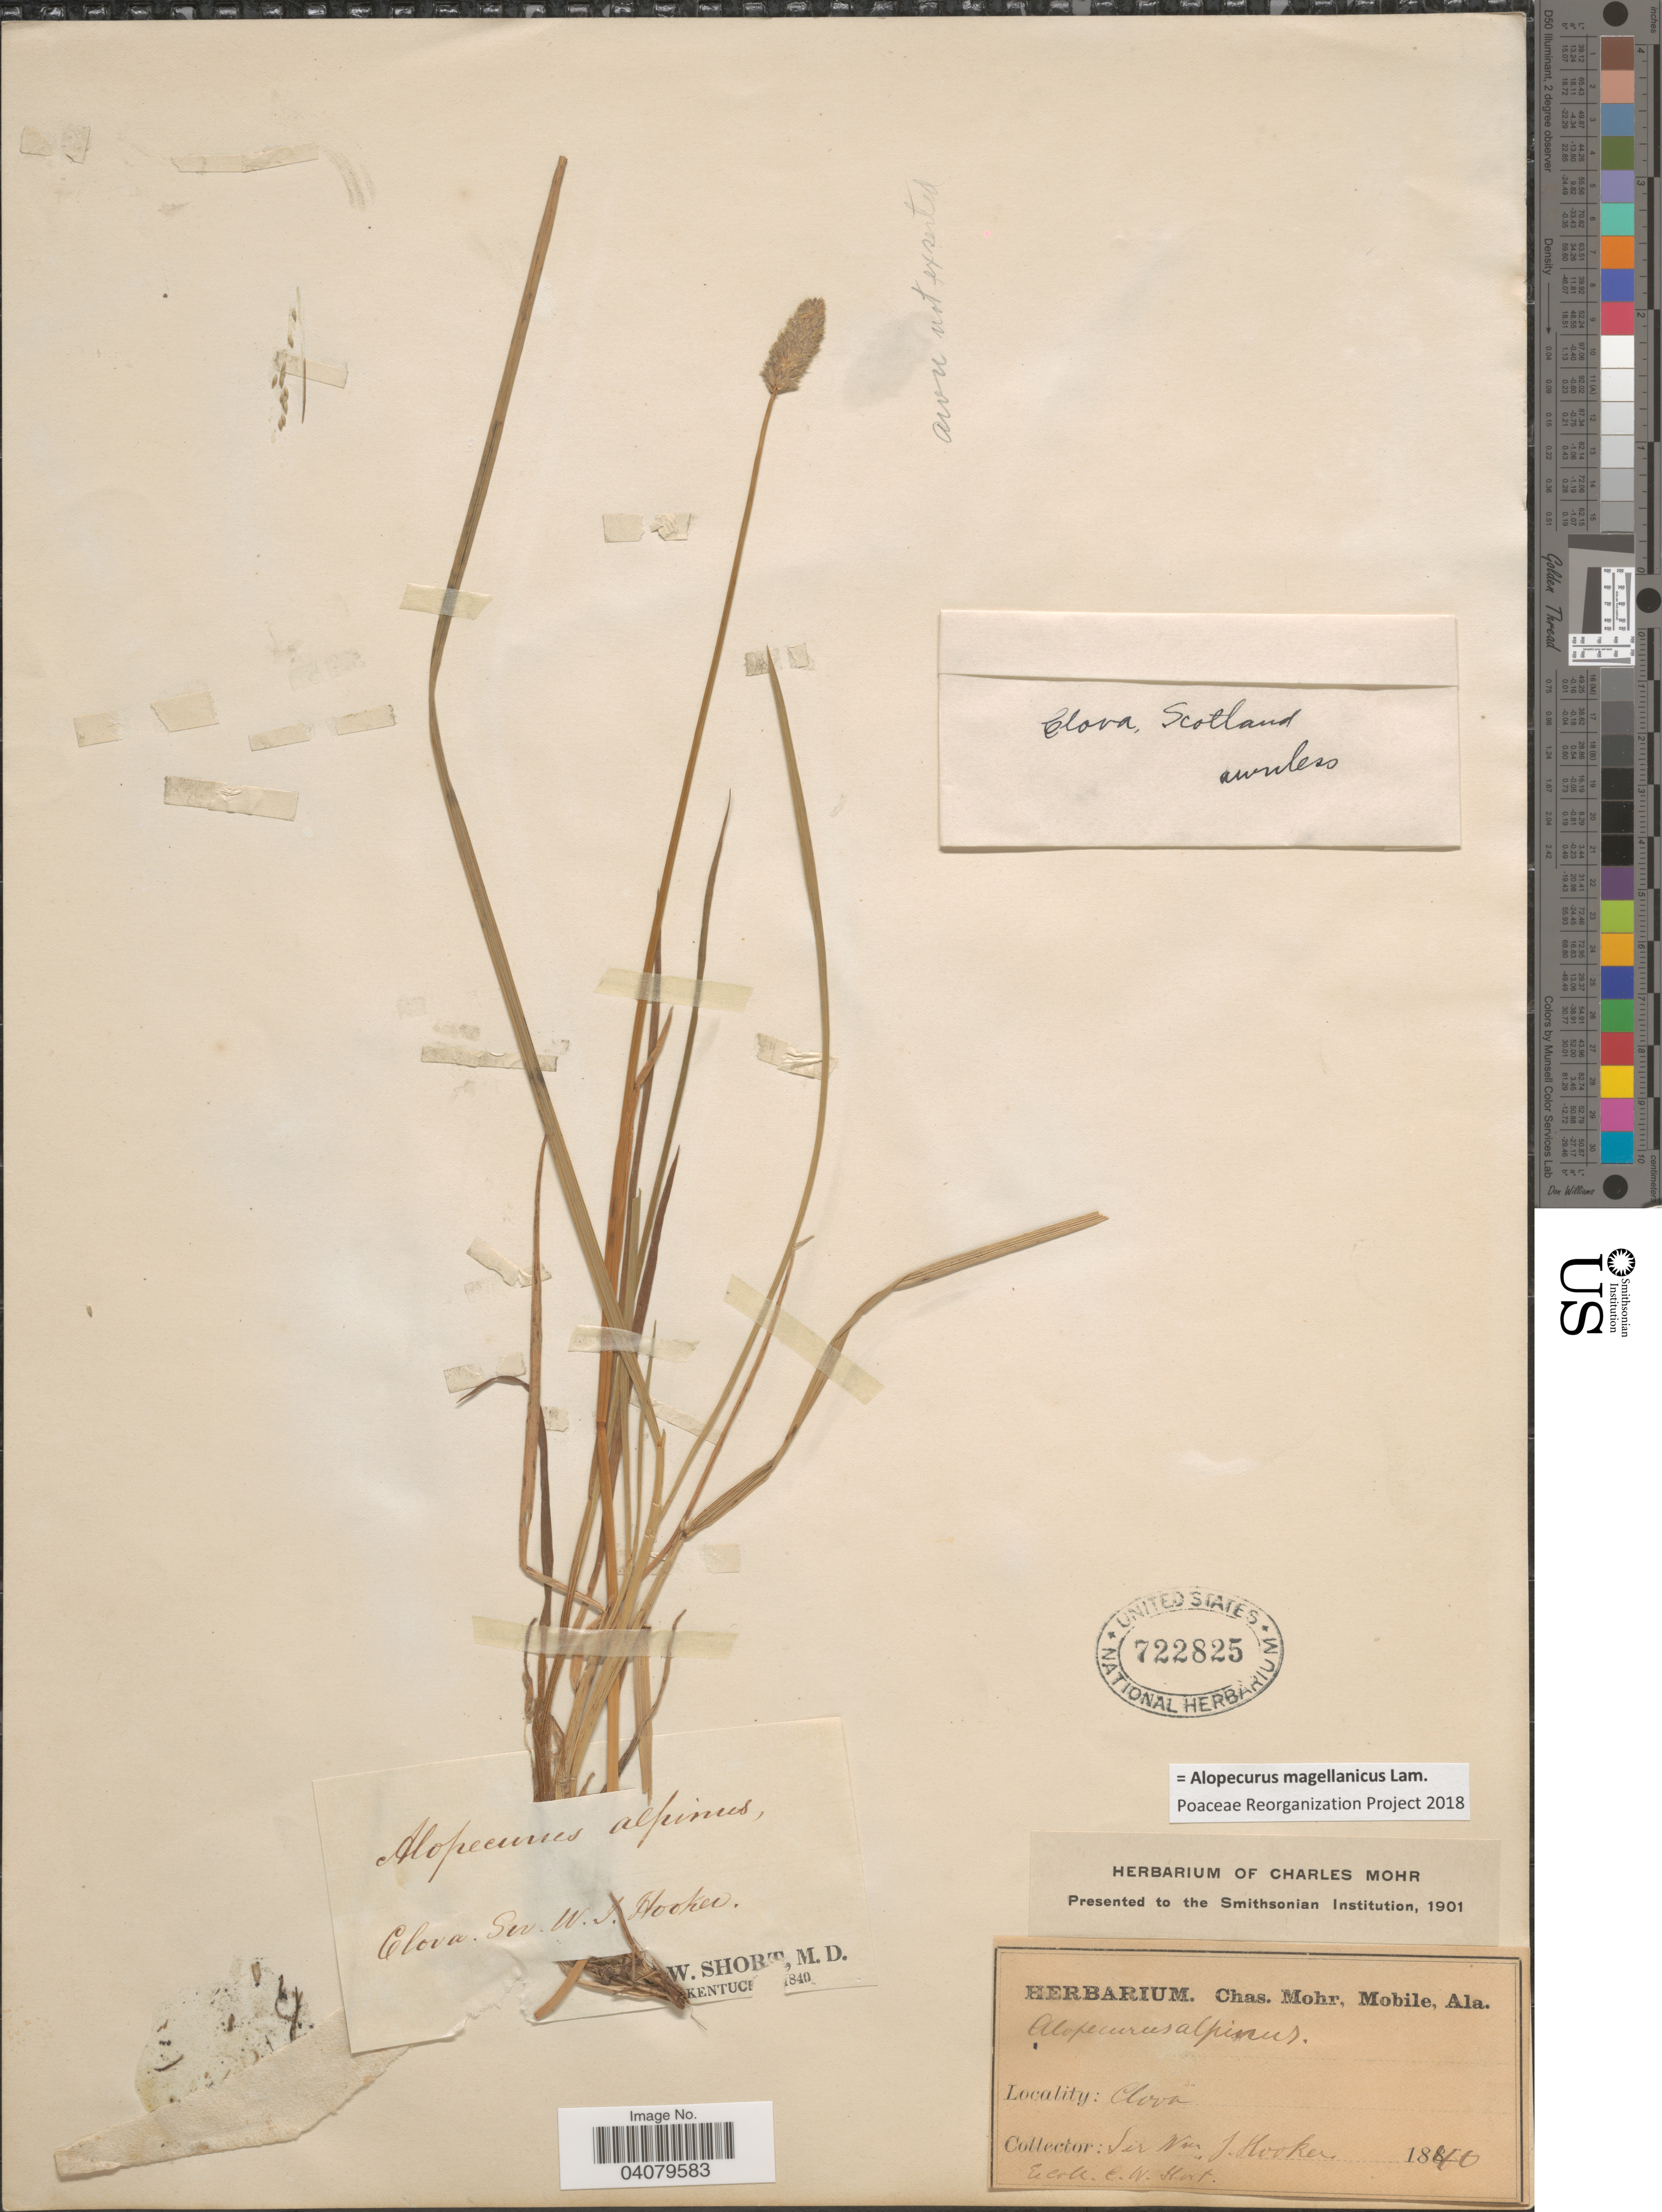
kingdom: Plantae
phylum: Tracheophyta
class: Liliopsida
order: Poales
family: Poaceae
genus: Alopecurus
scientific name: Alopecurus magellanicus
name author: Lam.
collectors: W. J. Hooker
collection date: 1840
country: United Kingdom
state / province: Scotland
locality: Clova.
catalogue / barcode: US 722825